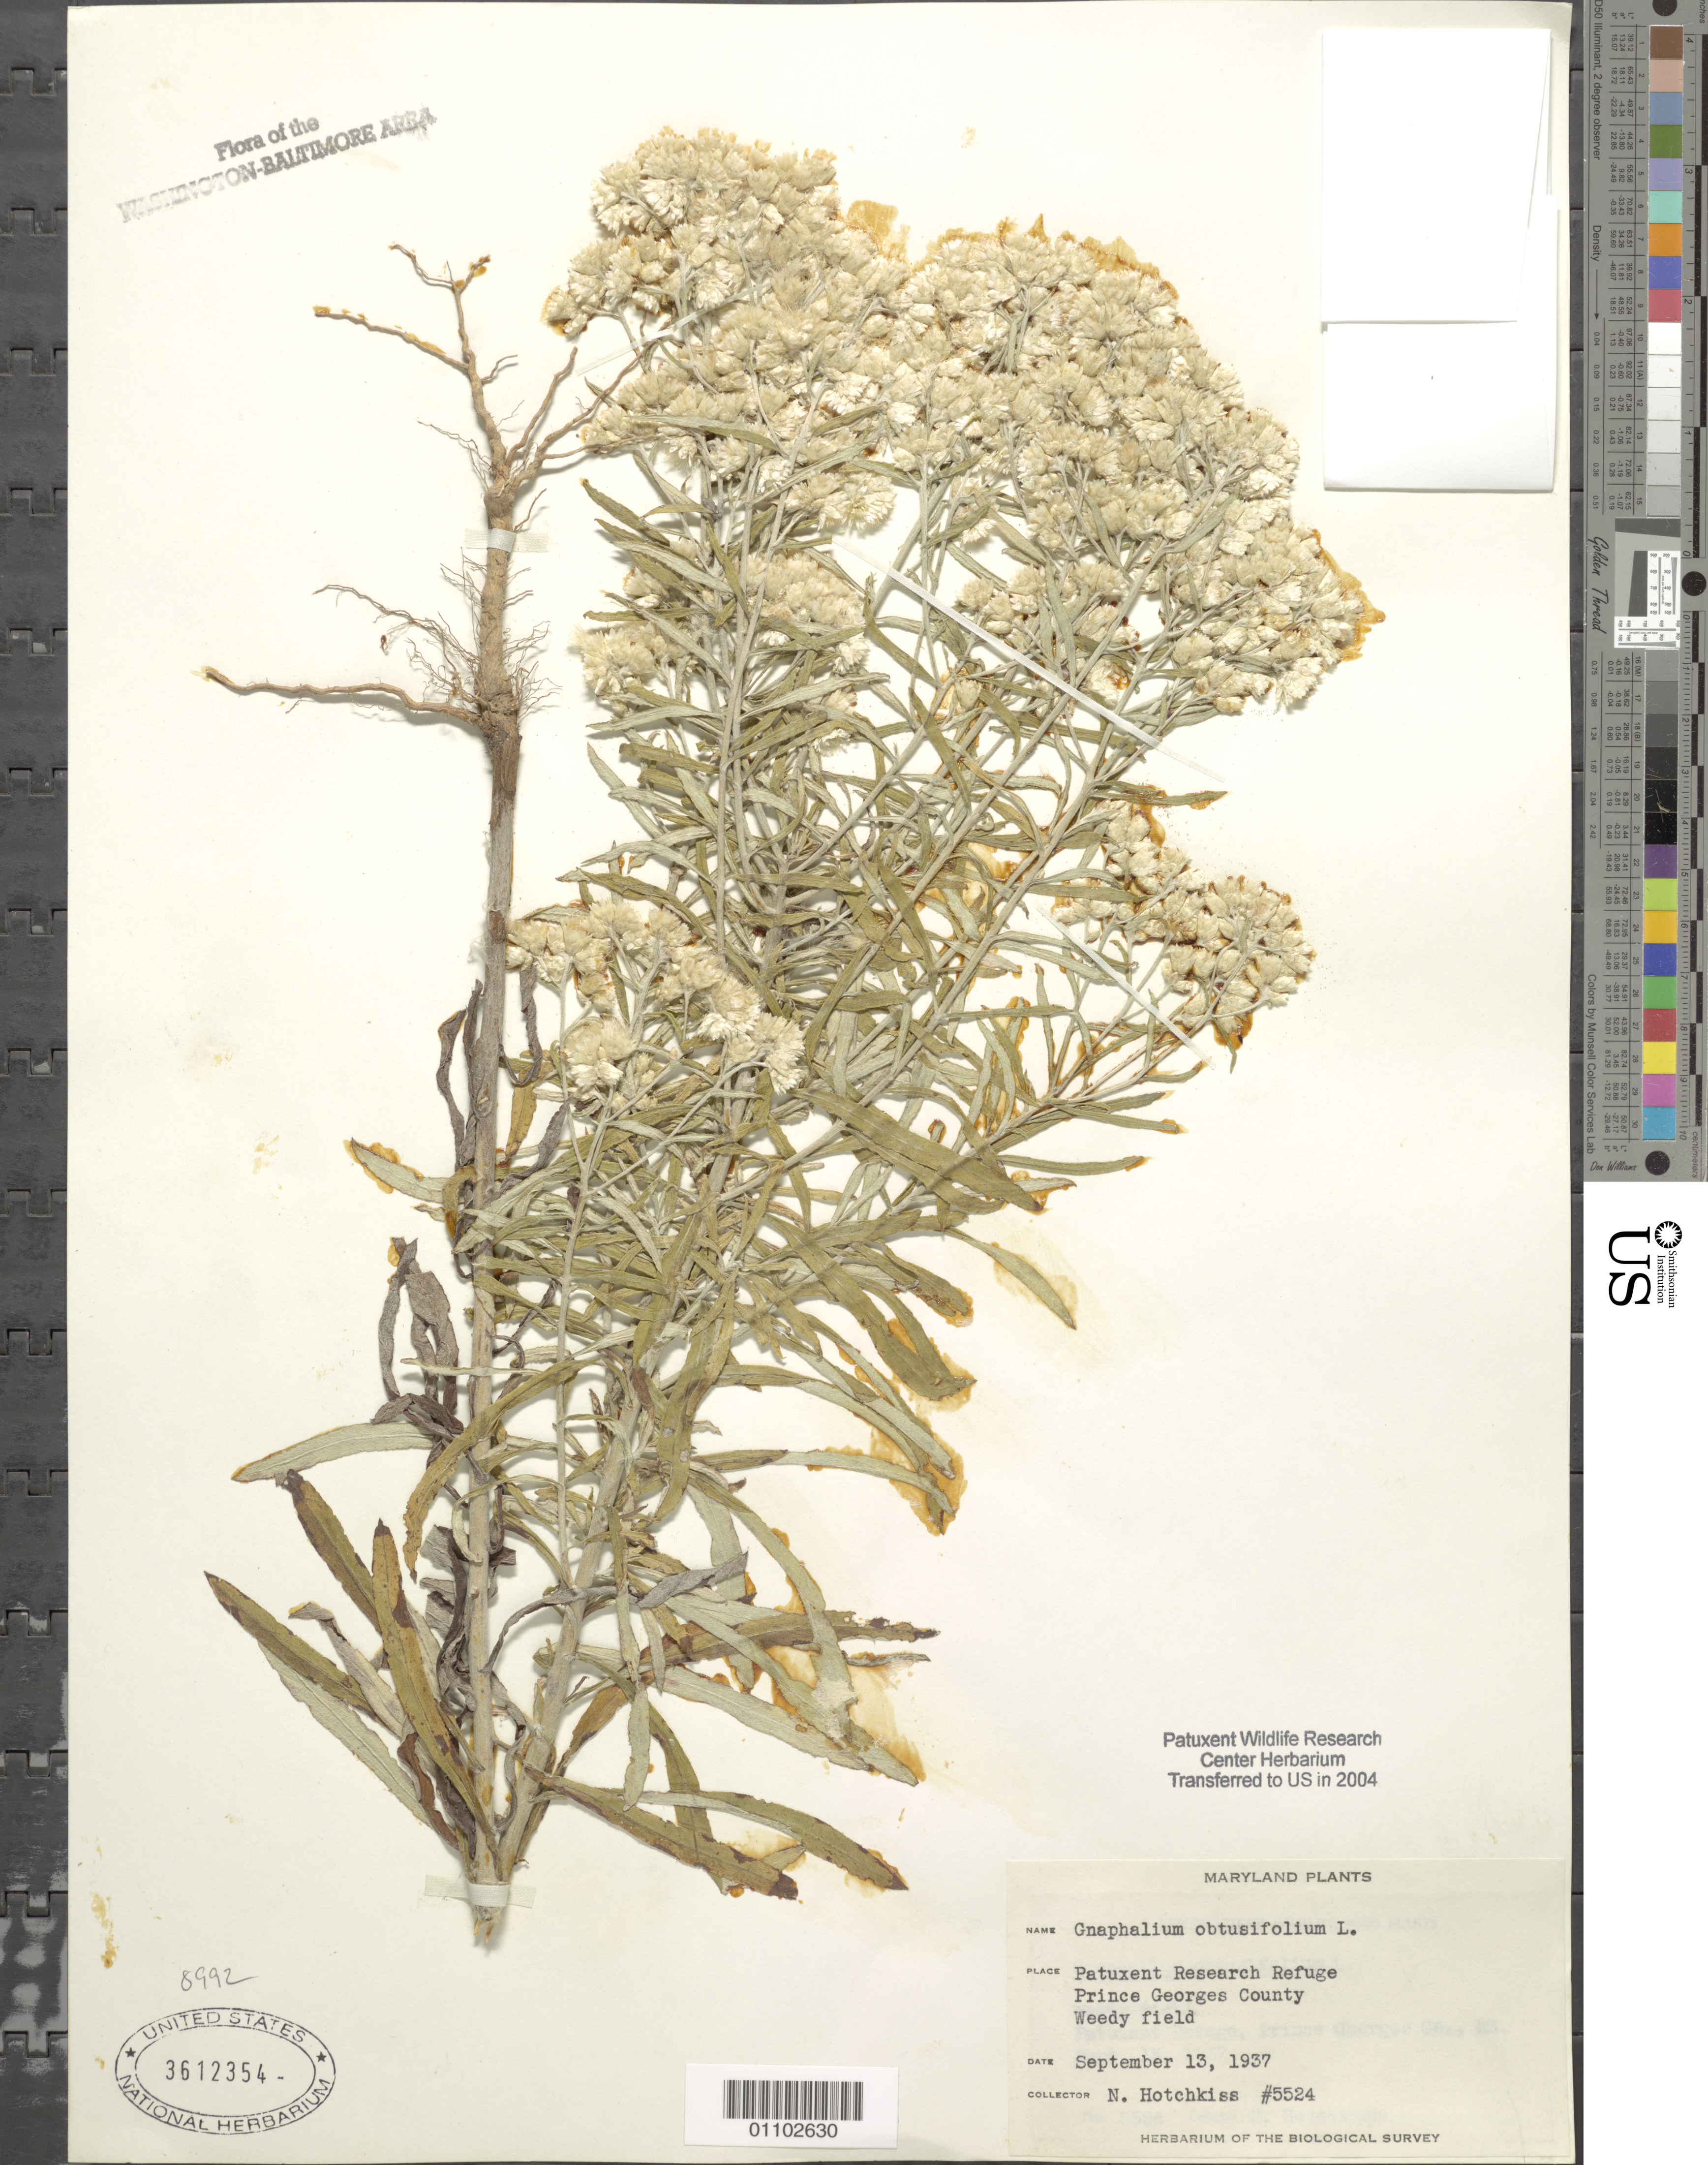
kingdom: Plantae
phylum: Tracheophyta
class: Magnoliopsida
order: Asterales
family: Asteraceae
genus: Pseudognaphalium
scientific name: Pseudognaphalium obtusifolium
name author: (L.) Hilliard & B.L. Burtt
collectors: N. Hotchkiss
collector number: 5524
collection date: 1937-09-13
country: United States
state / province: Maryland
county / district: Prince George's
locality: Patuxent Research Refuge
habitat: Weedy field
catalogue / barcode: US 3612354